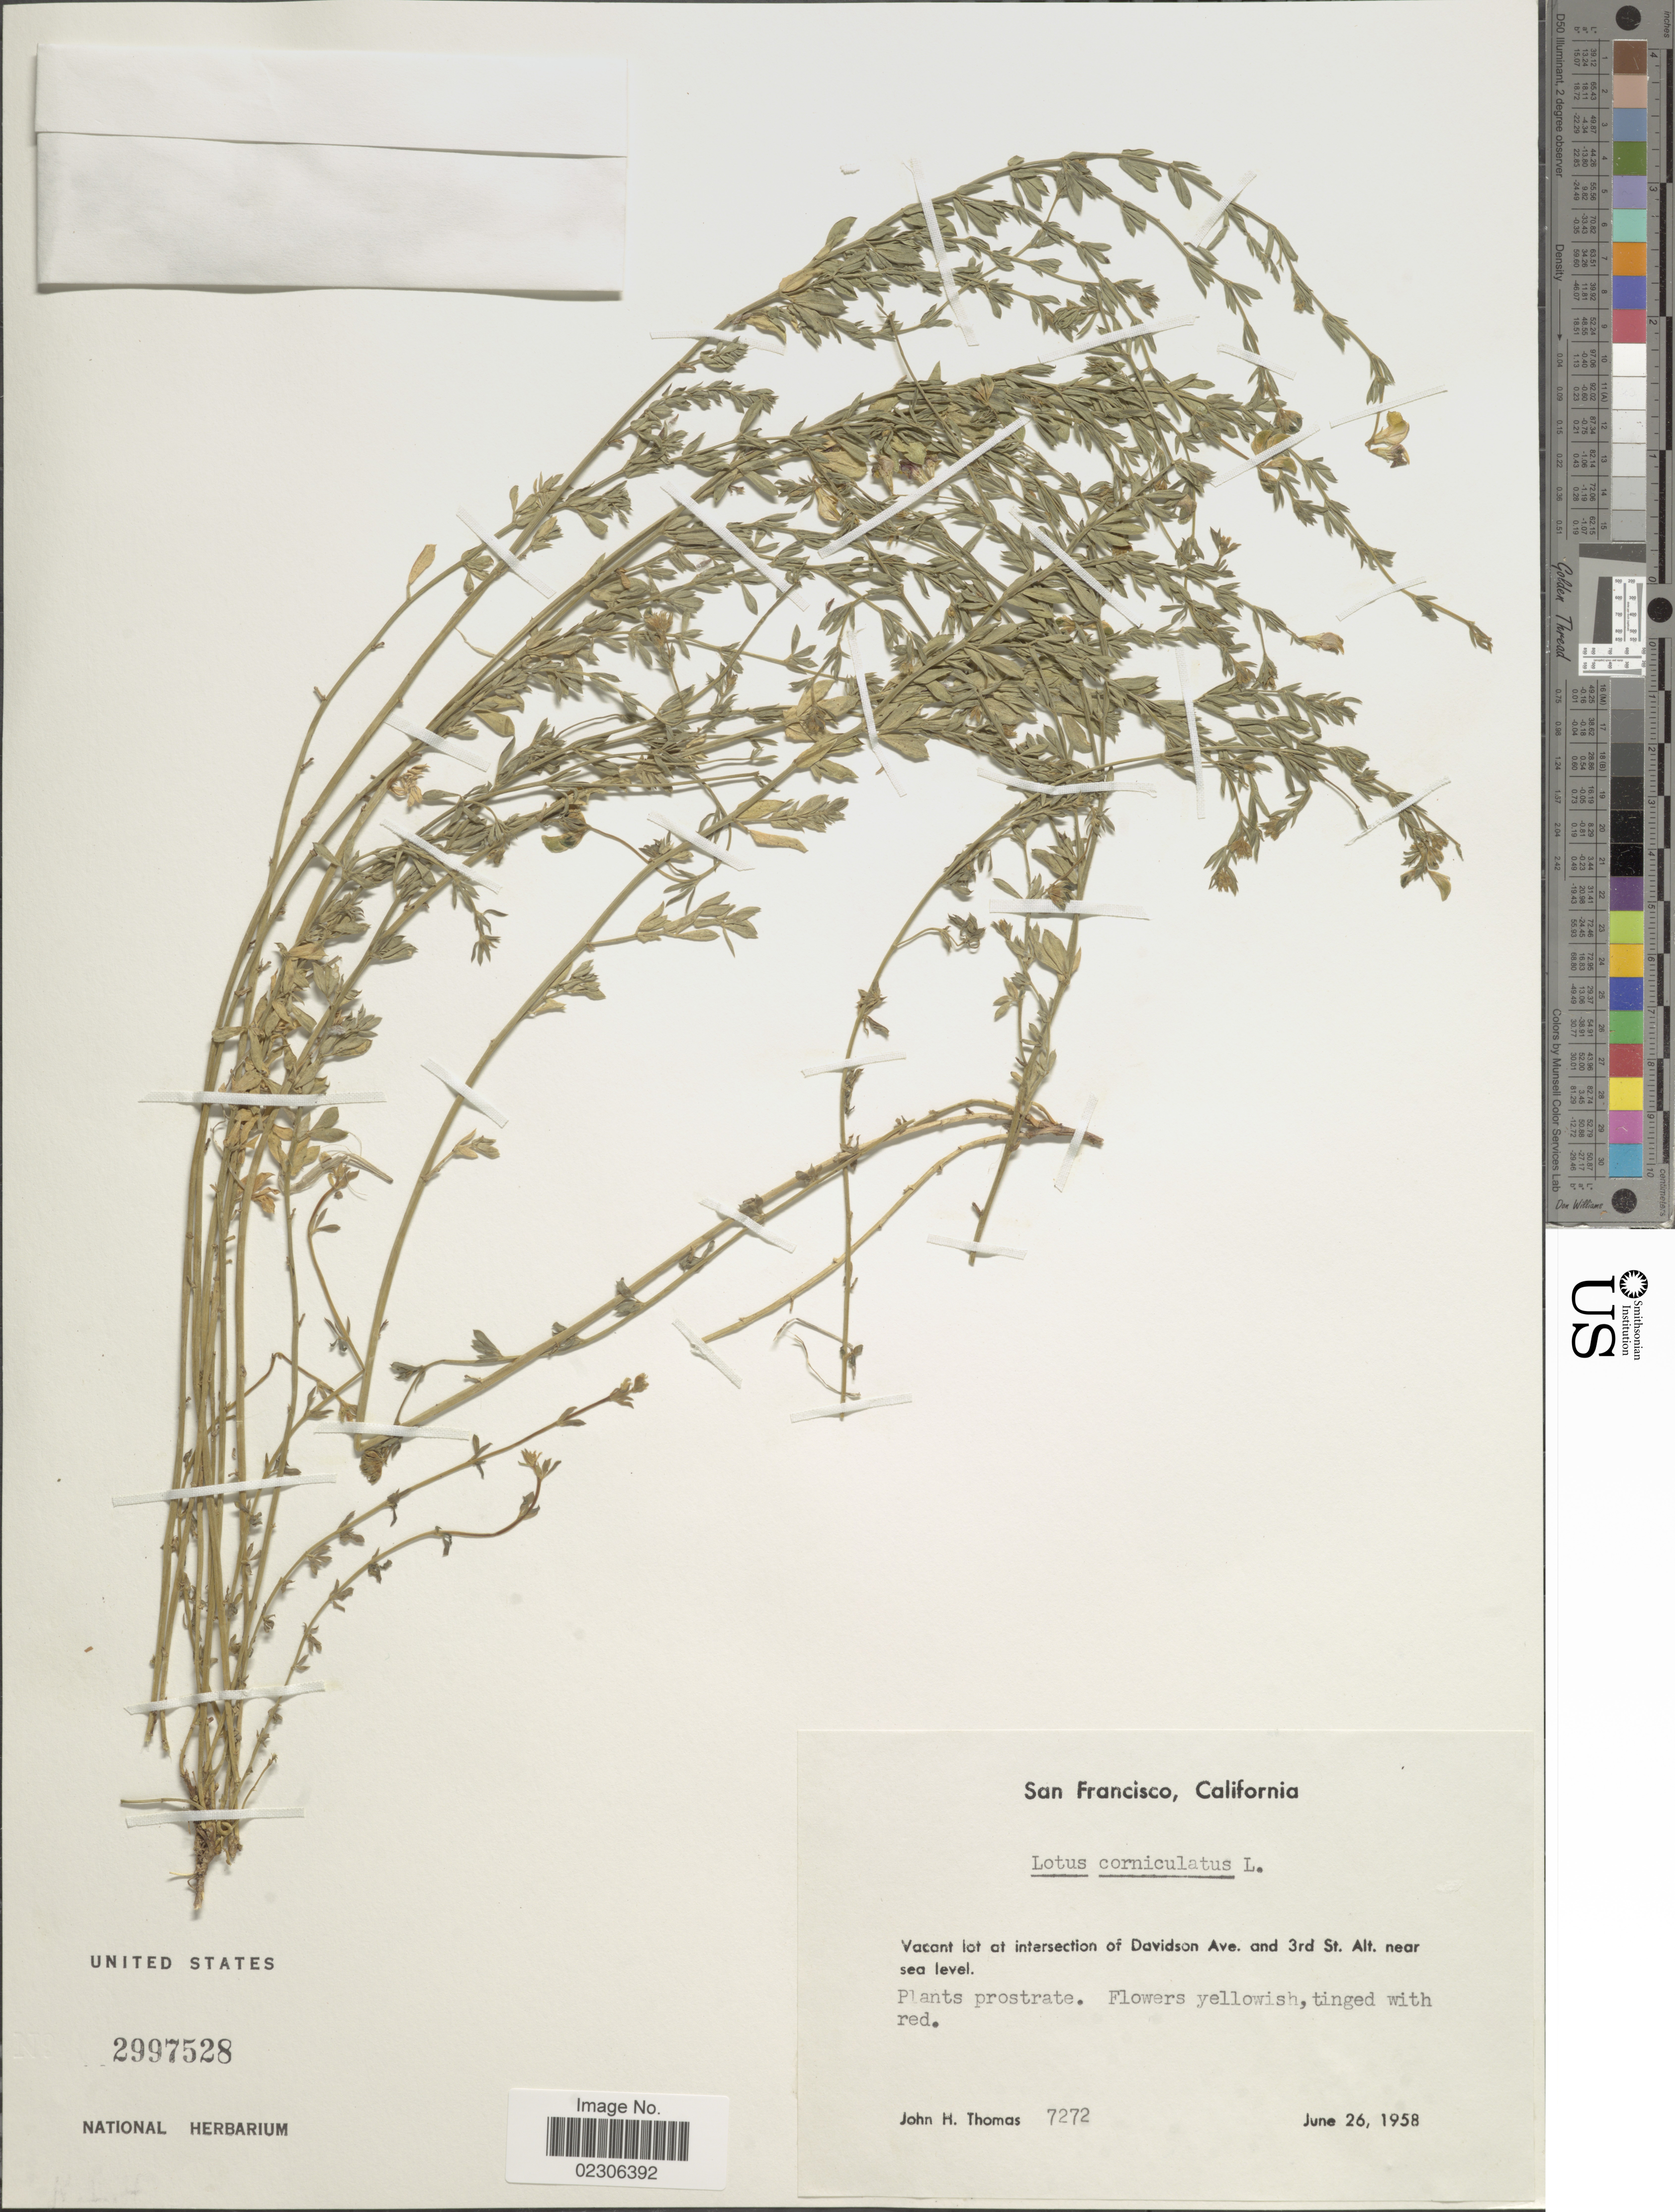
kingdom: Plantae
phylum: Tracheophyta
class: Magnoliopsida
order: Fabales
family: Fabaceae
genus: Lotus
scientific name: Lotus corniculatus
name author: L.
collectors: J. H. Thomas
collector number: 7272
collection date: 1958-06-26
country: United States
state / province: California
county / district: San Francisco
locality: San Francisco, California, Vacant lot at intersection of Davidson Ave, and 3rd St.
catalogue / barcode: US 2997528